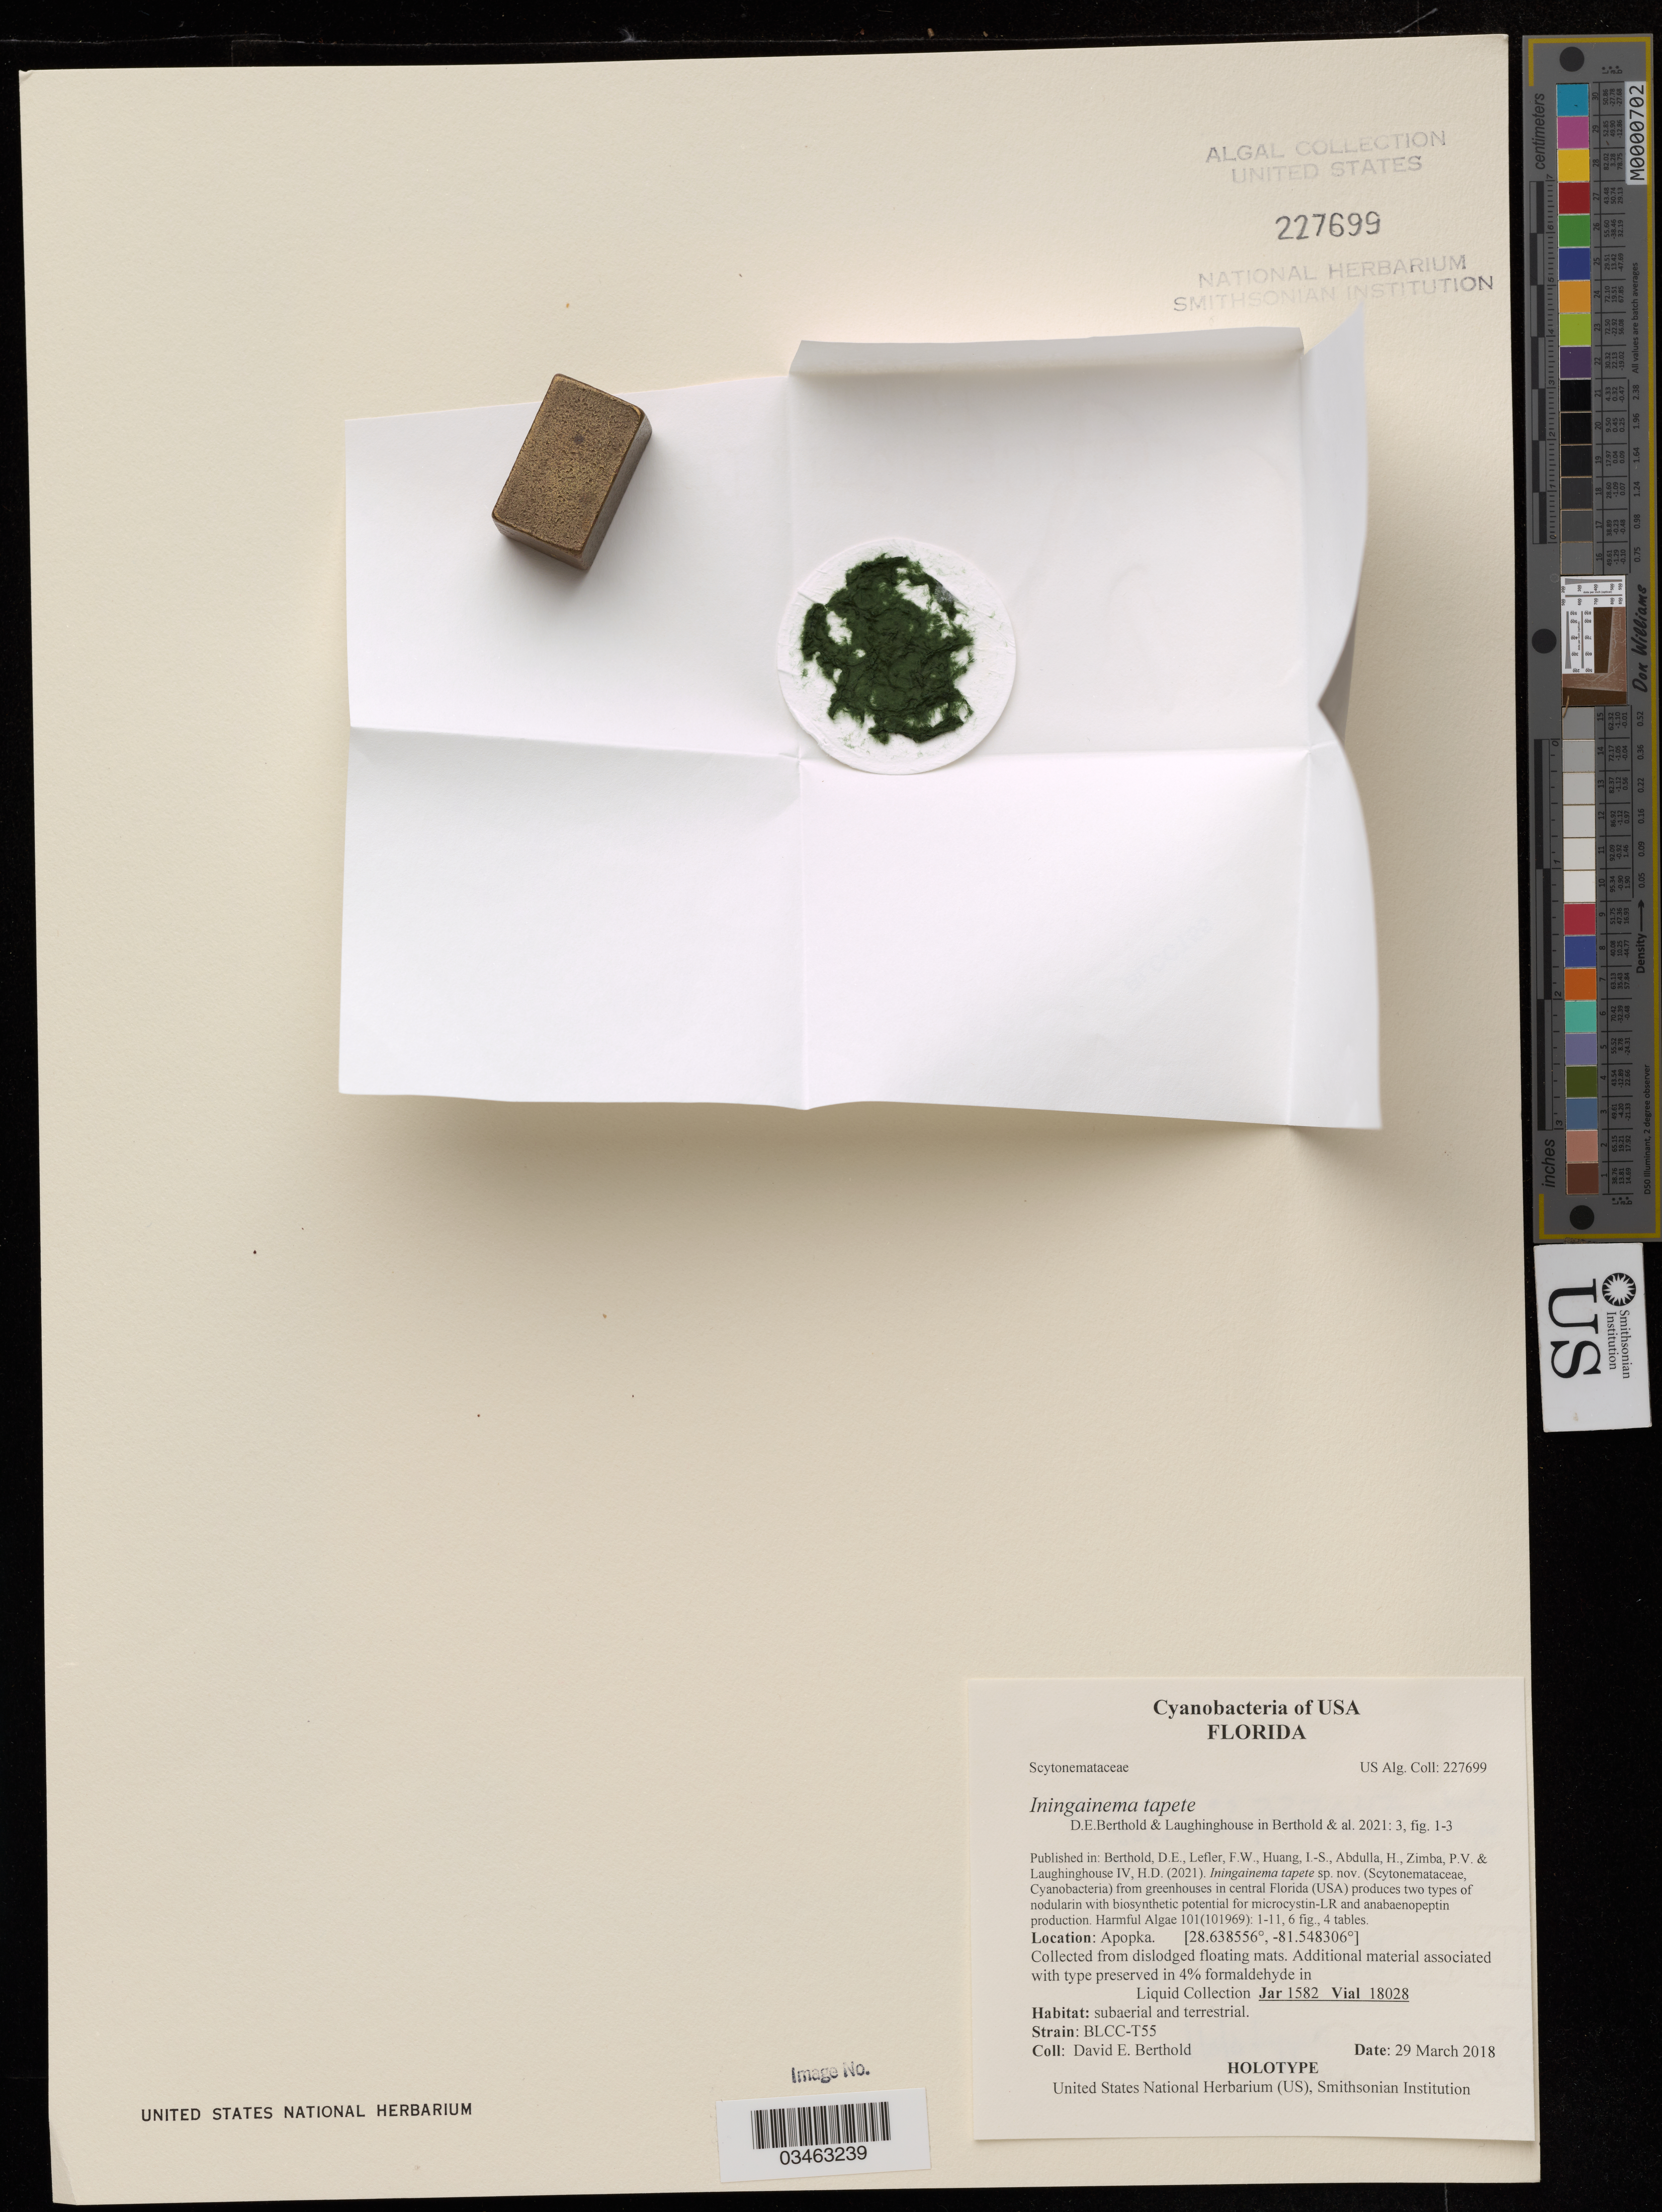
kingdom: Bacteria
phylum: Cyanobacteria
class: Cyanobacteriia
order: Cyanobacteriales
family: Nostocaceae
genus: Iningainema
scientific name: Iningainema tapete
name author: D.E. Berthold & Laughinghouse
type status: Holotype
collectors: D. Berthold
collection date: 2018-03-29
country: United States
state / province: Florida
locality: Apopka.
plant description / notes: Additional material associated with type preserved in 4% formaldehyde in liquid collection.; Strain BLCC-T55.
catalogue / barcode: US 227699